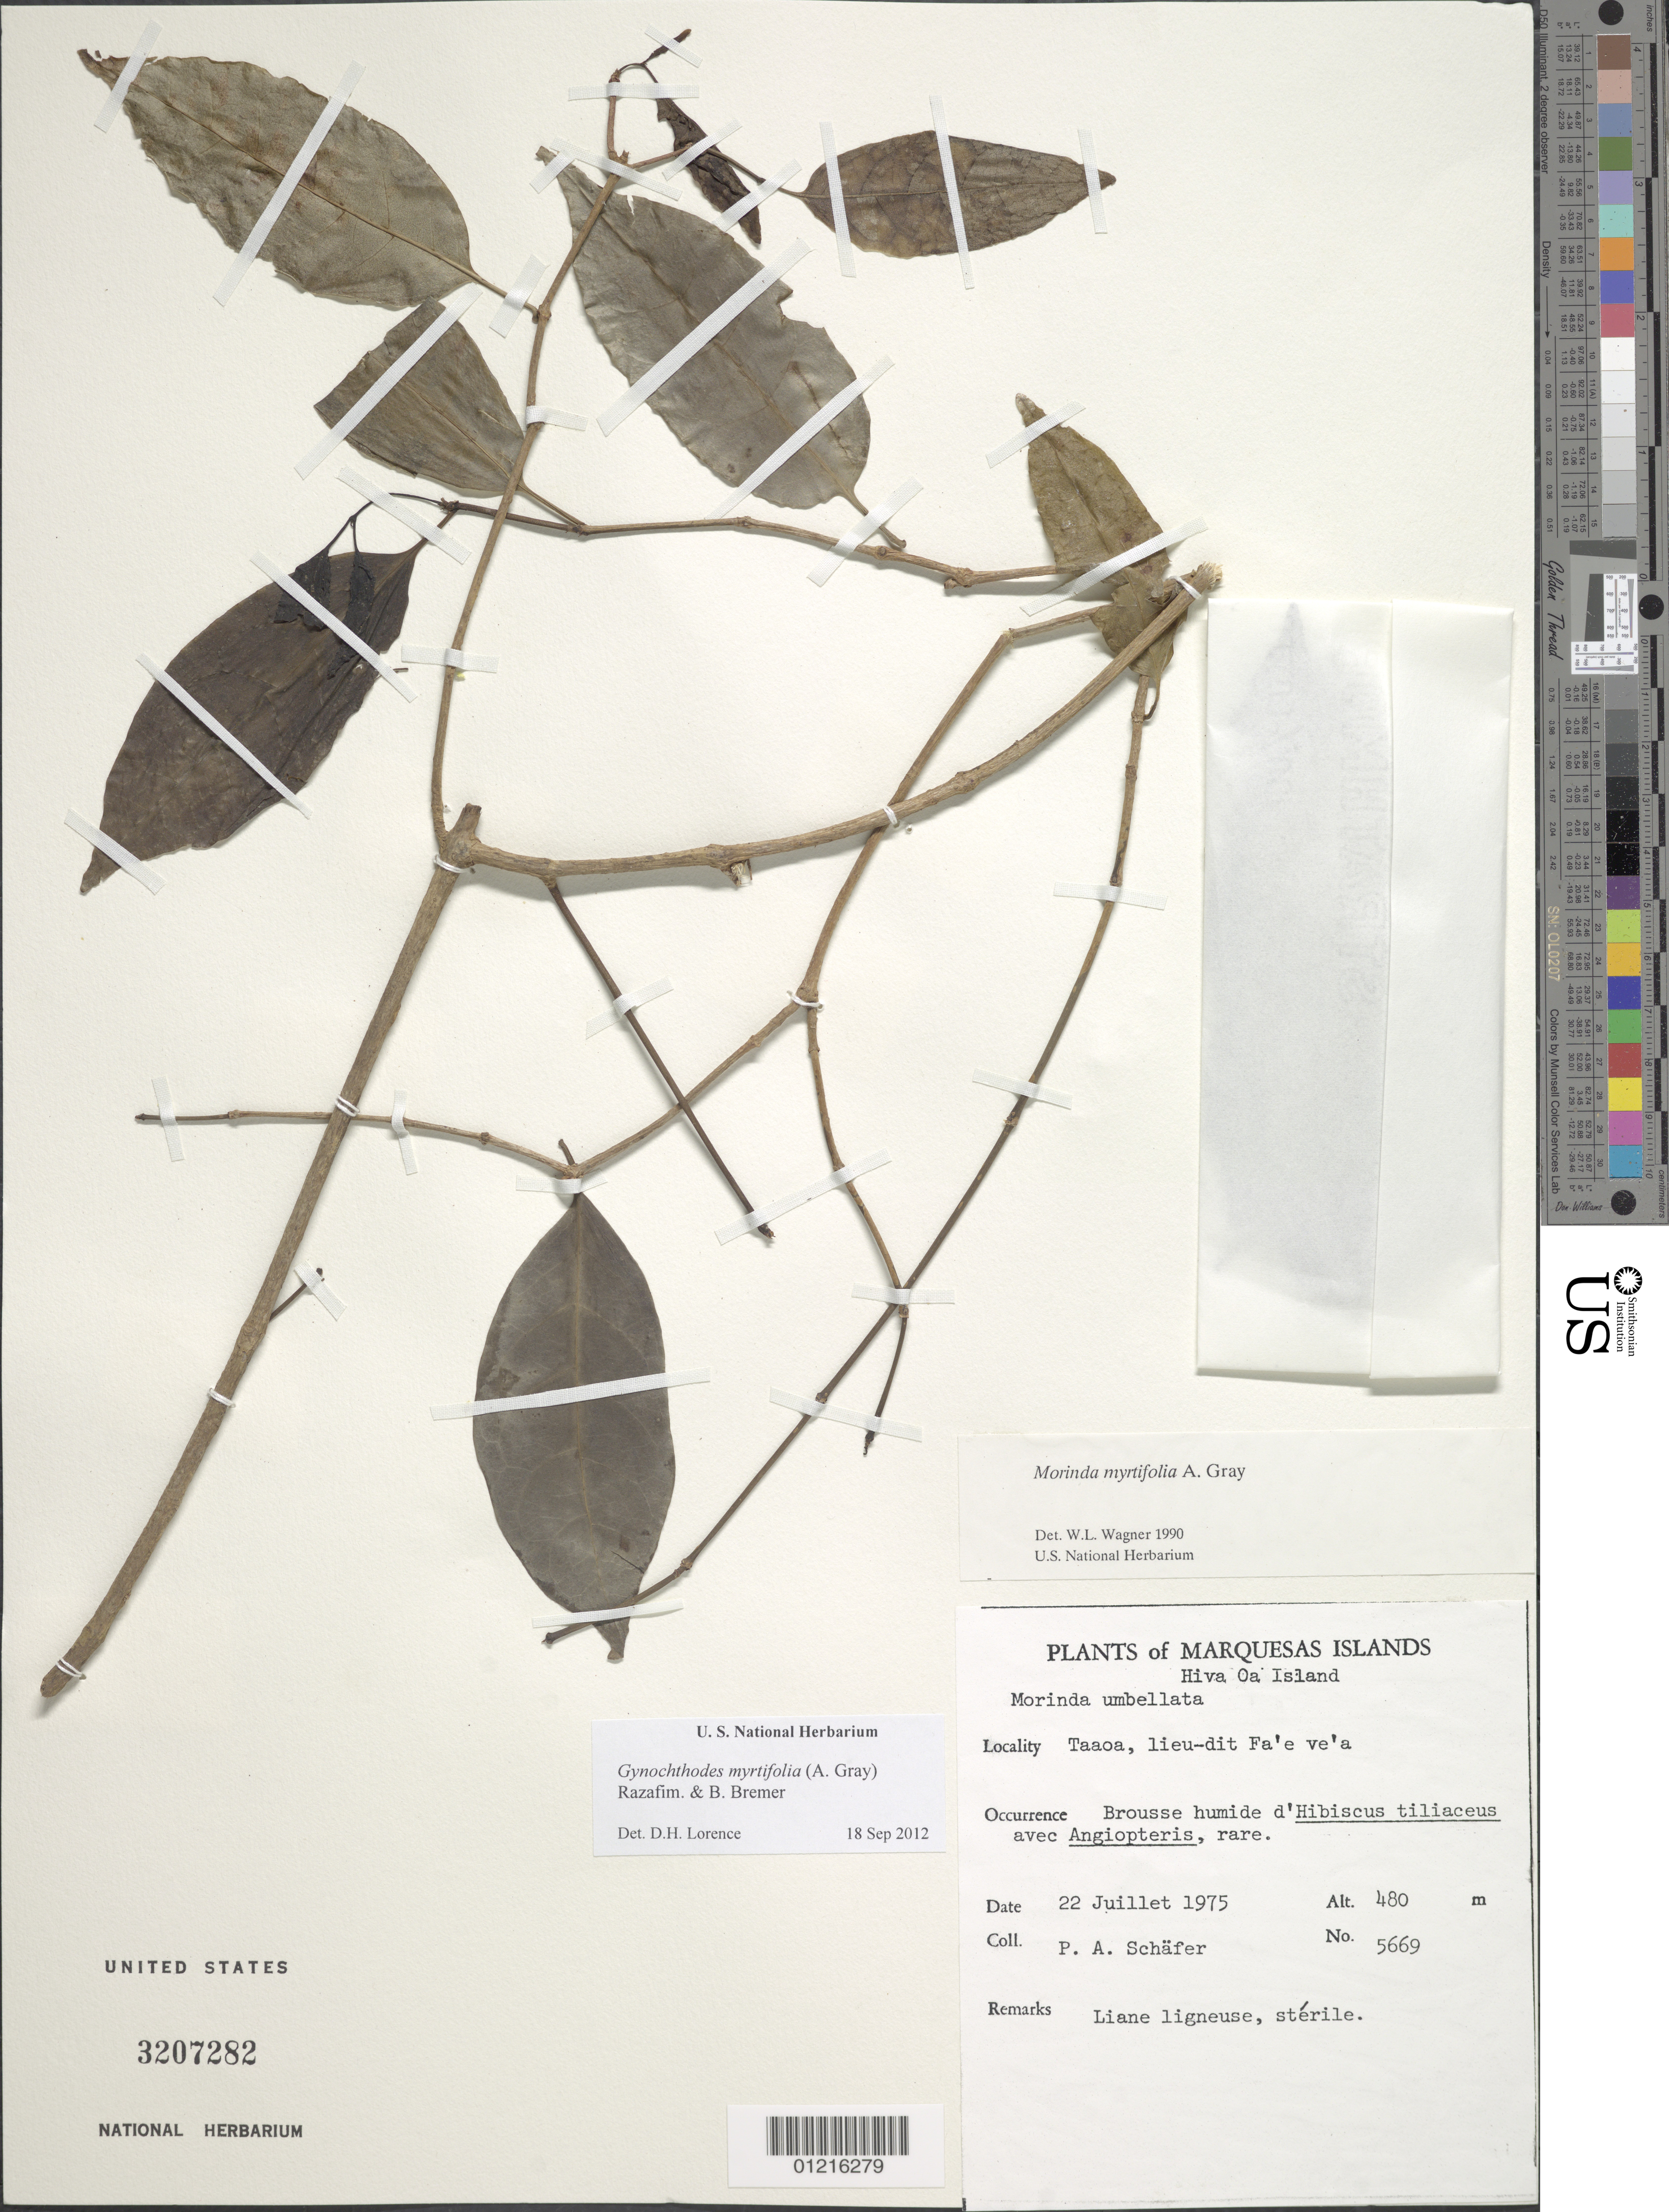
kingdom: Plantae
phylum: Tracheophyta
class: Magnoliopsida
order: Gentianales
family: Rubiaceae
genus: Gynochthodes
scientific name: Gynochthodes myrtifolia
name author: (A. Gray) Razafim. & B. Bremer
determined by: Lorence, David H., (PTBG), National Tropical Botanical Garden (UNITED STATES)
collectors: P. A. Schäfer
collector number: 5669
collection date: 1975-07-22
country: French Polynesia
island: Hiva Oa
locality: Taaoa, lieu-dit Fa'e ve'a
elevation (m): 480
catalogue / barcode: US 3207282